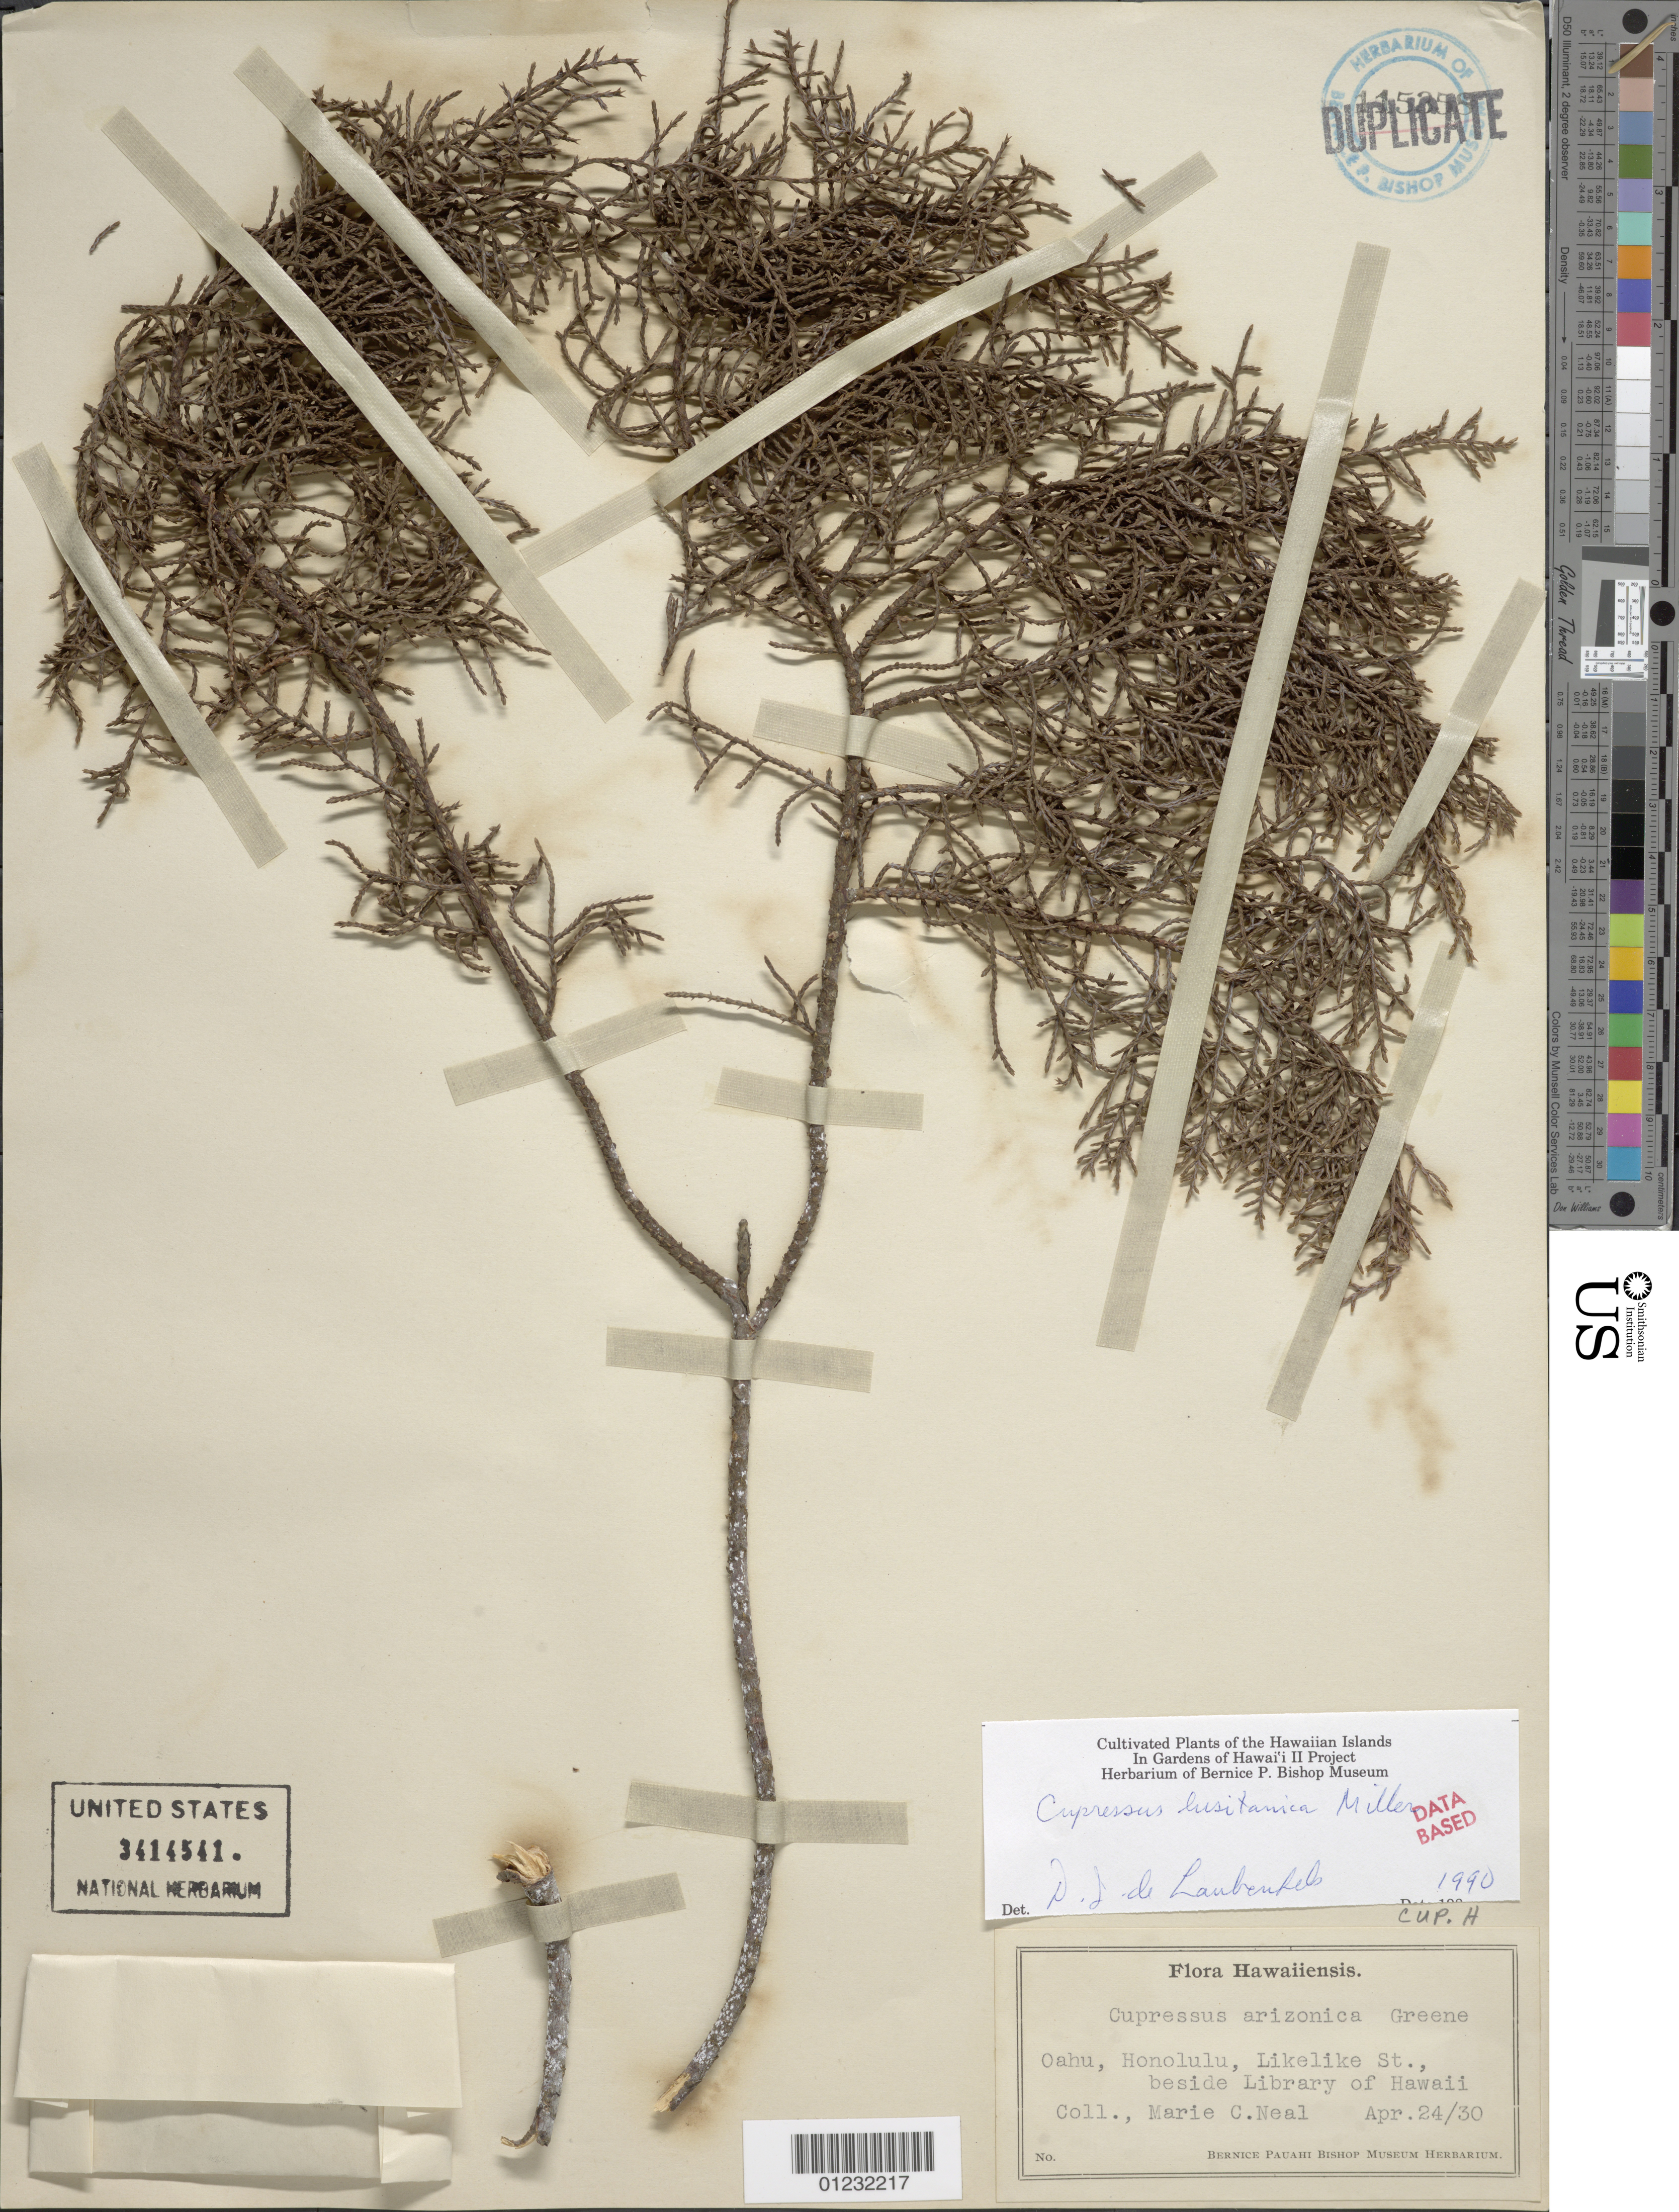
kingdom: Plantae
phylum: Tracheophyta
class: Pinopsida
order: Pinales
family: Cupressaceae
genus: Hesperocyparis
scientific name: Hesperocyparis lusitanica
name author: (Miller) Bartel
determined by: (US) Smithsonian Institution - National Museum of Natural History - Department of Botany (UNITED STATES)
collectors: W. Ning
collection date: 1930-04-24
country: United States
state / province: Hawaii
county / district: Honolulu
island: Oahu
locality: Likelike St., beside Library of Hawaii.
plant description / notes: Voucher, State contract UCI1998-1 (ESP)-042 field no. Hawaii 259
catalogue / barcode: US 3414541